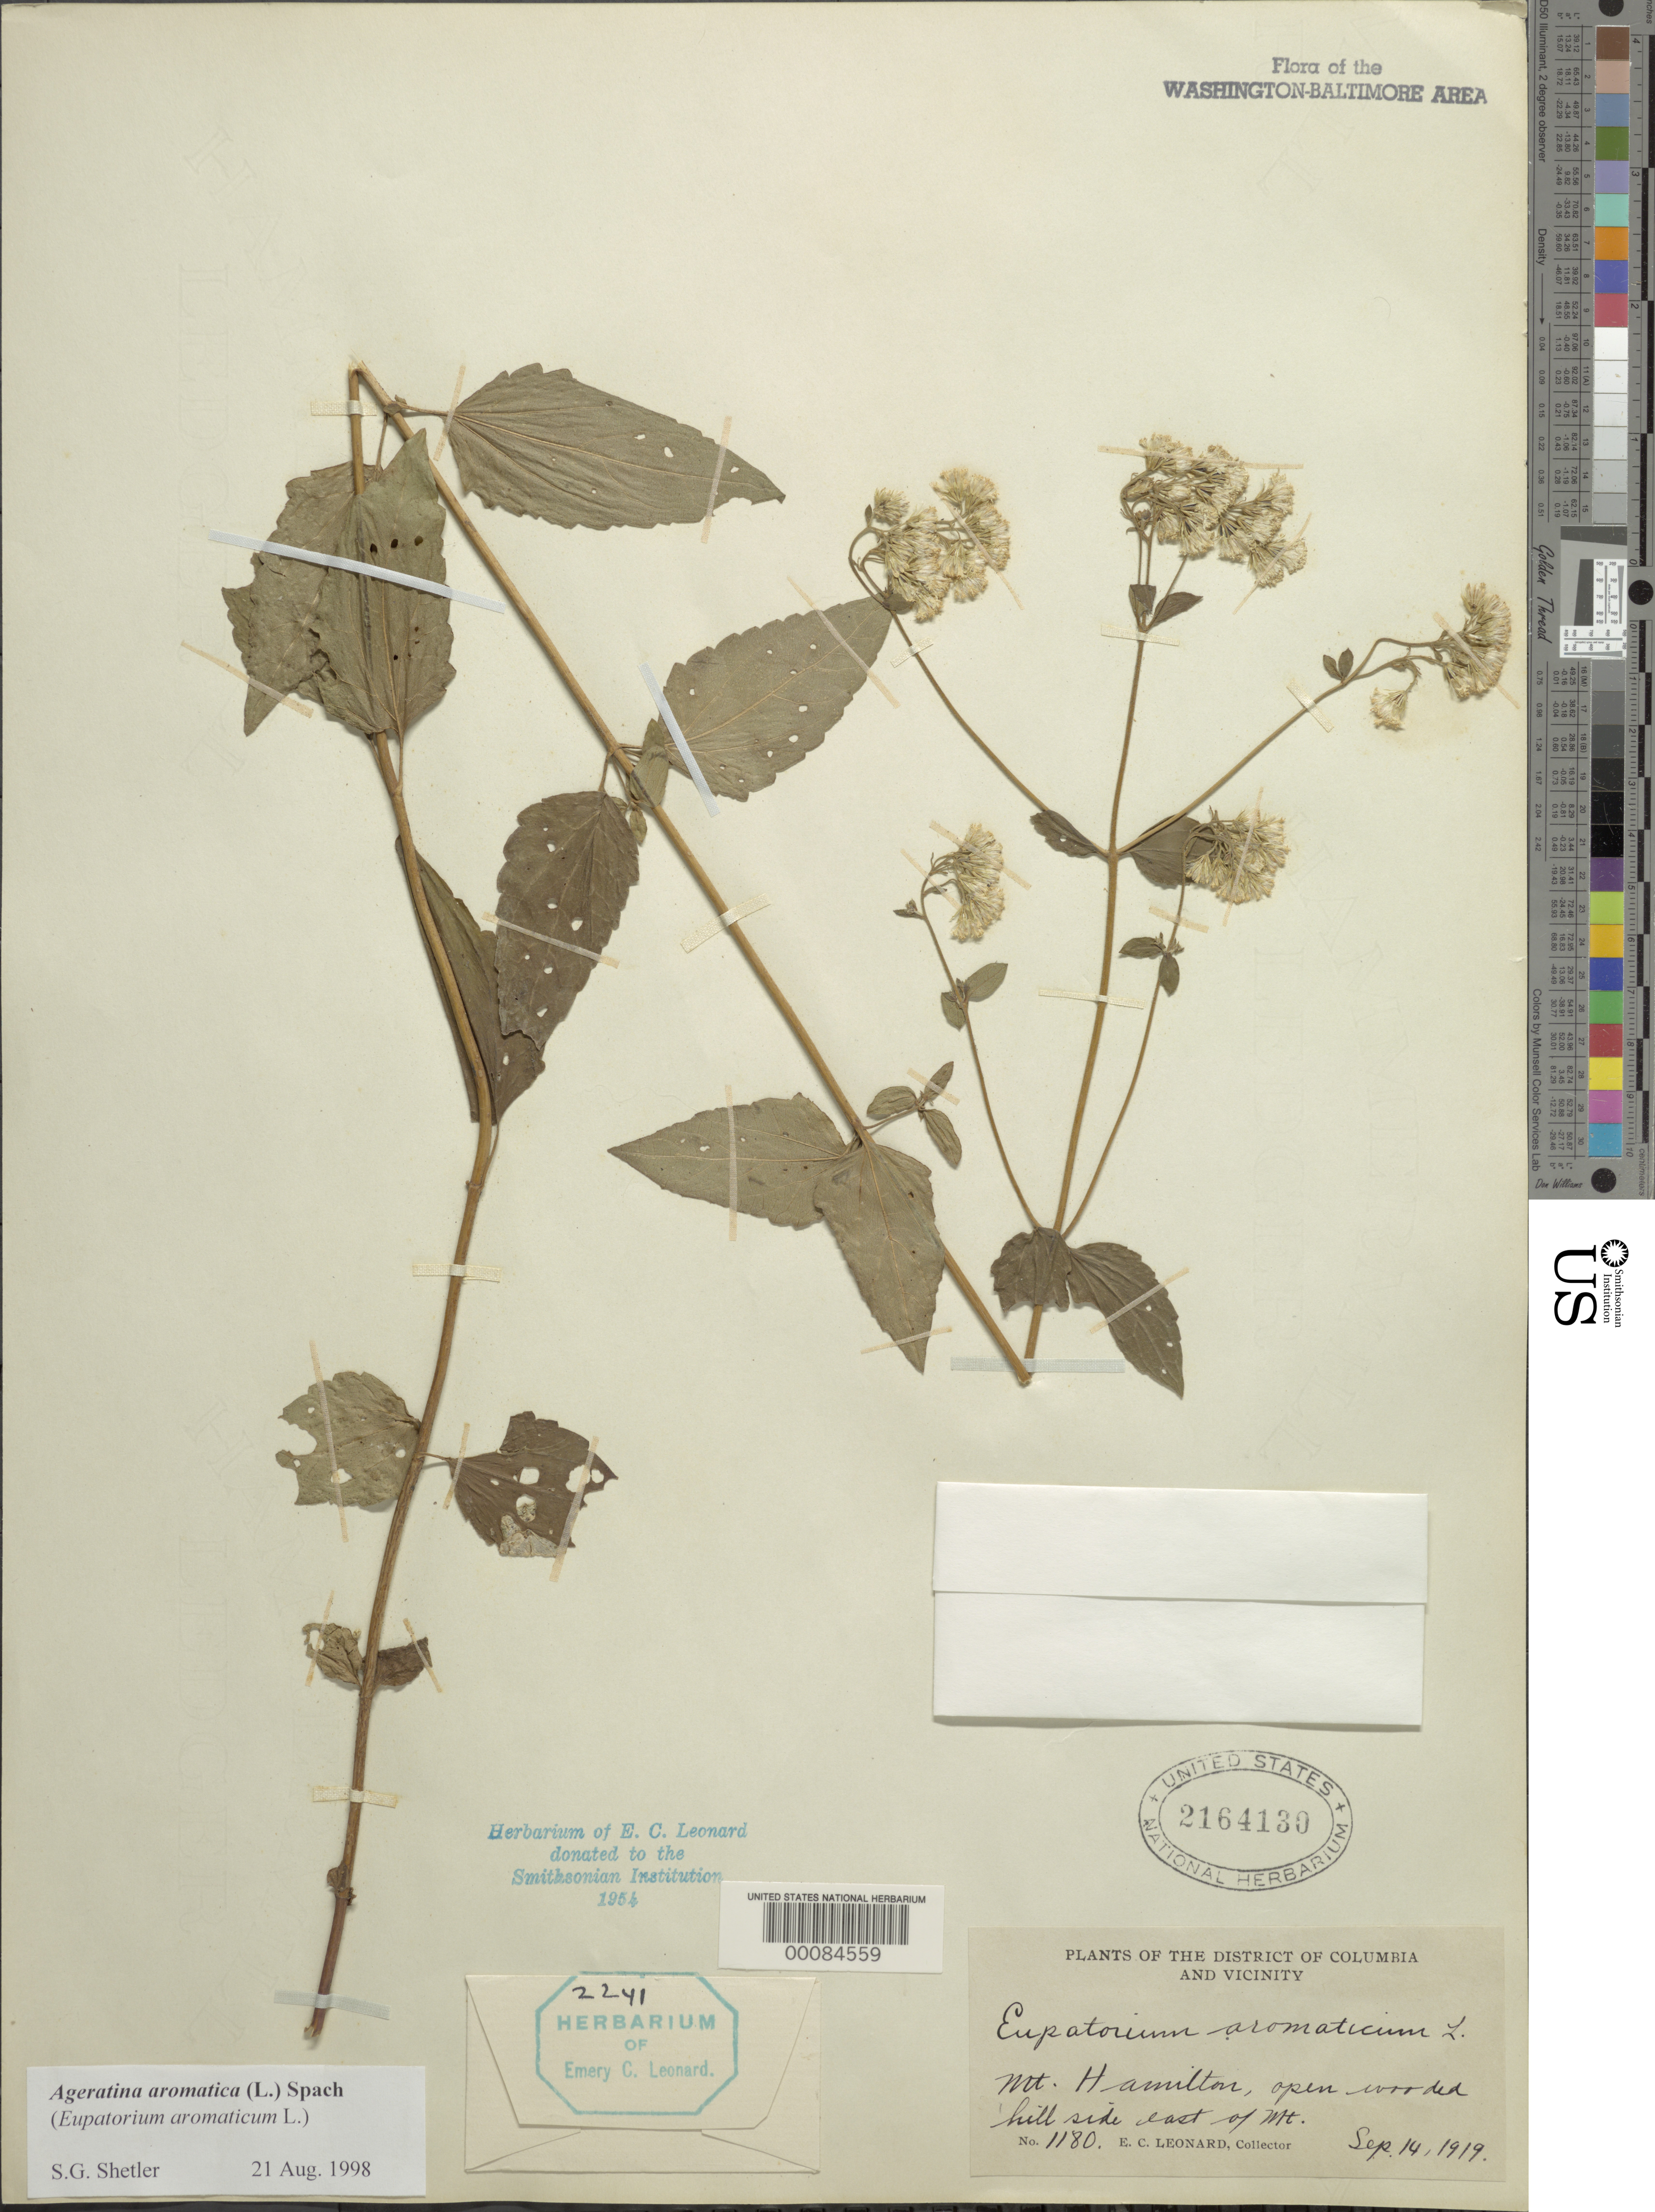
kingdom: Plantae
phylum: Tracheophyta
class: Magnoliopsida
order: Asterales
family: Asteraceae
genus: Ageratina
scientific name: Ageratina aromatica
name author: (L.) Spach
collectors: E. C. Leonard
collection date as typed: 14 Sep 1919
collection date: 1919-09-14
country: United States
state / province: District of Columbia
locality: Mount Hamilton east Side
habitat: Open wooded hillside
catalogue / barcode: US 2164130